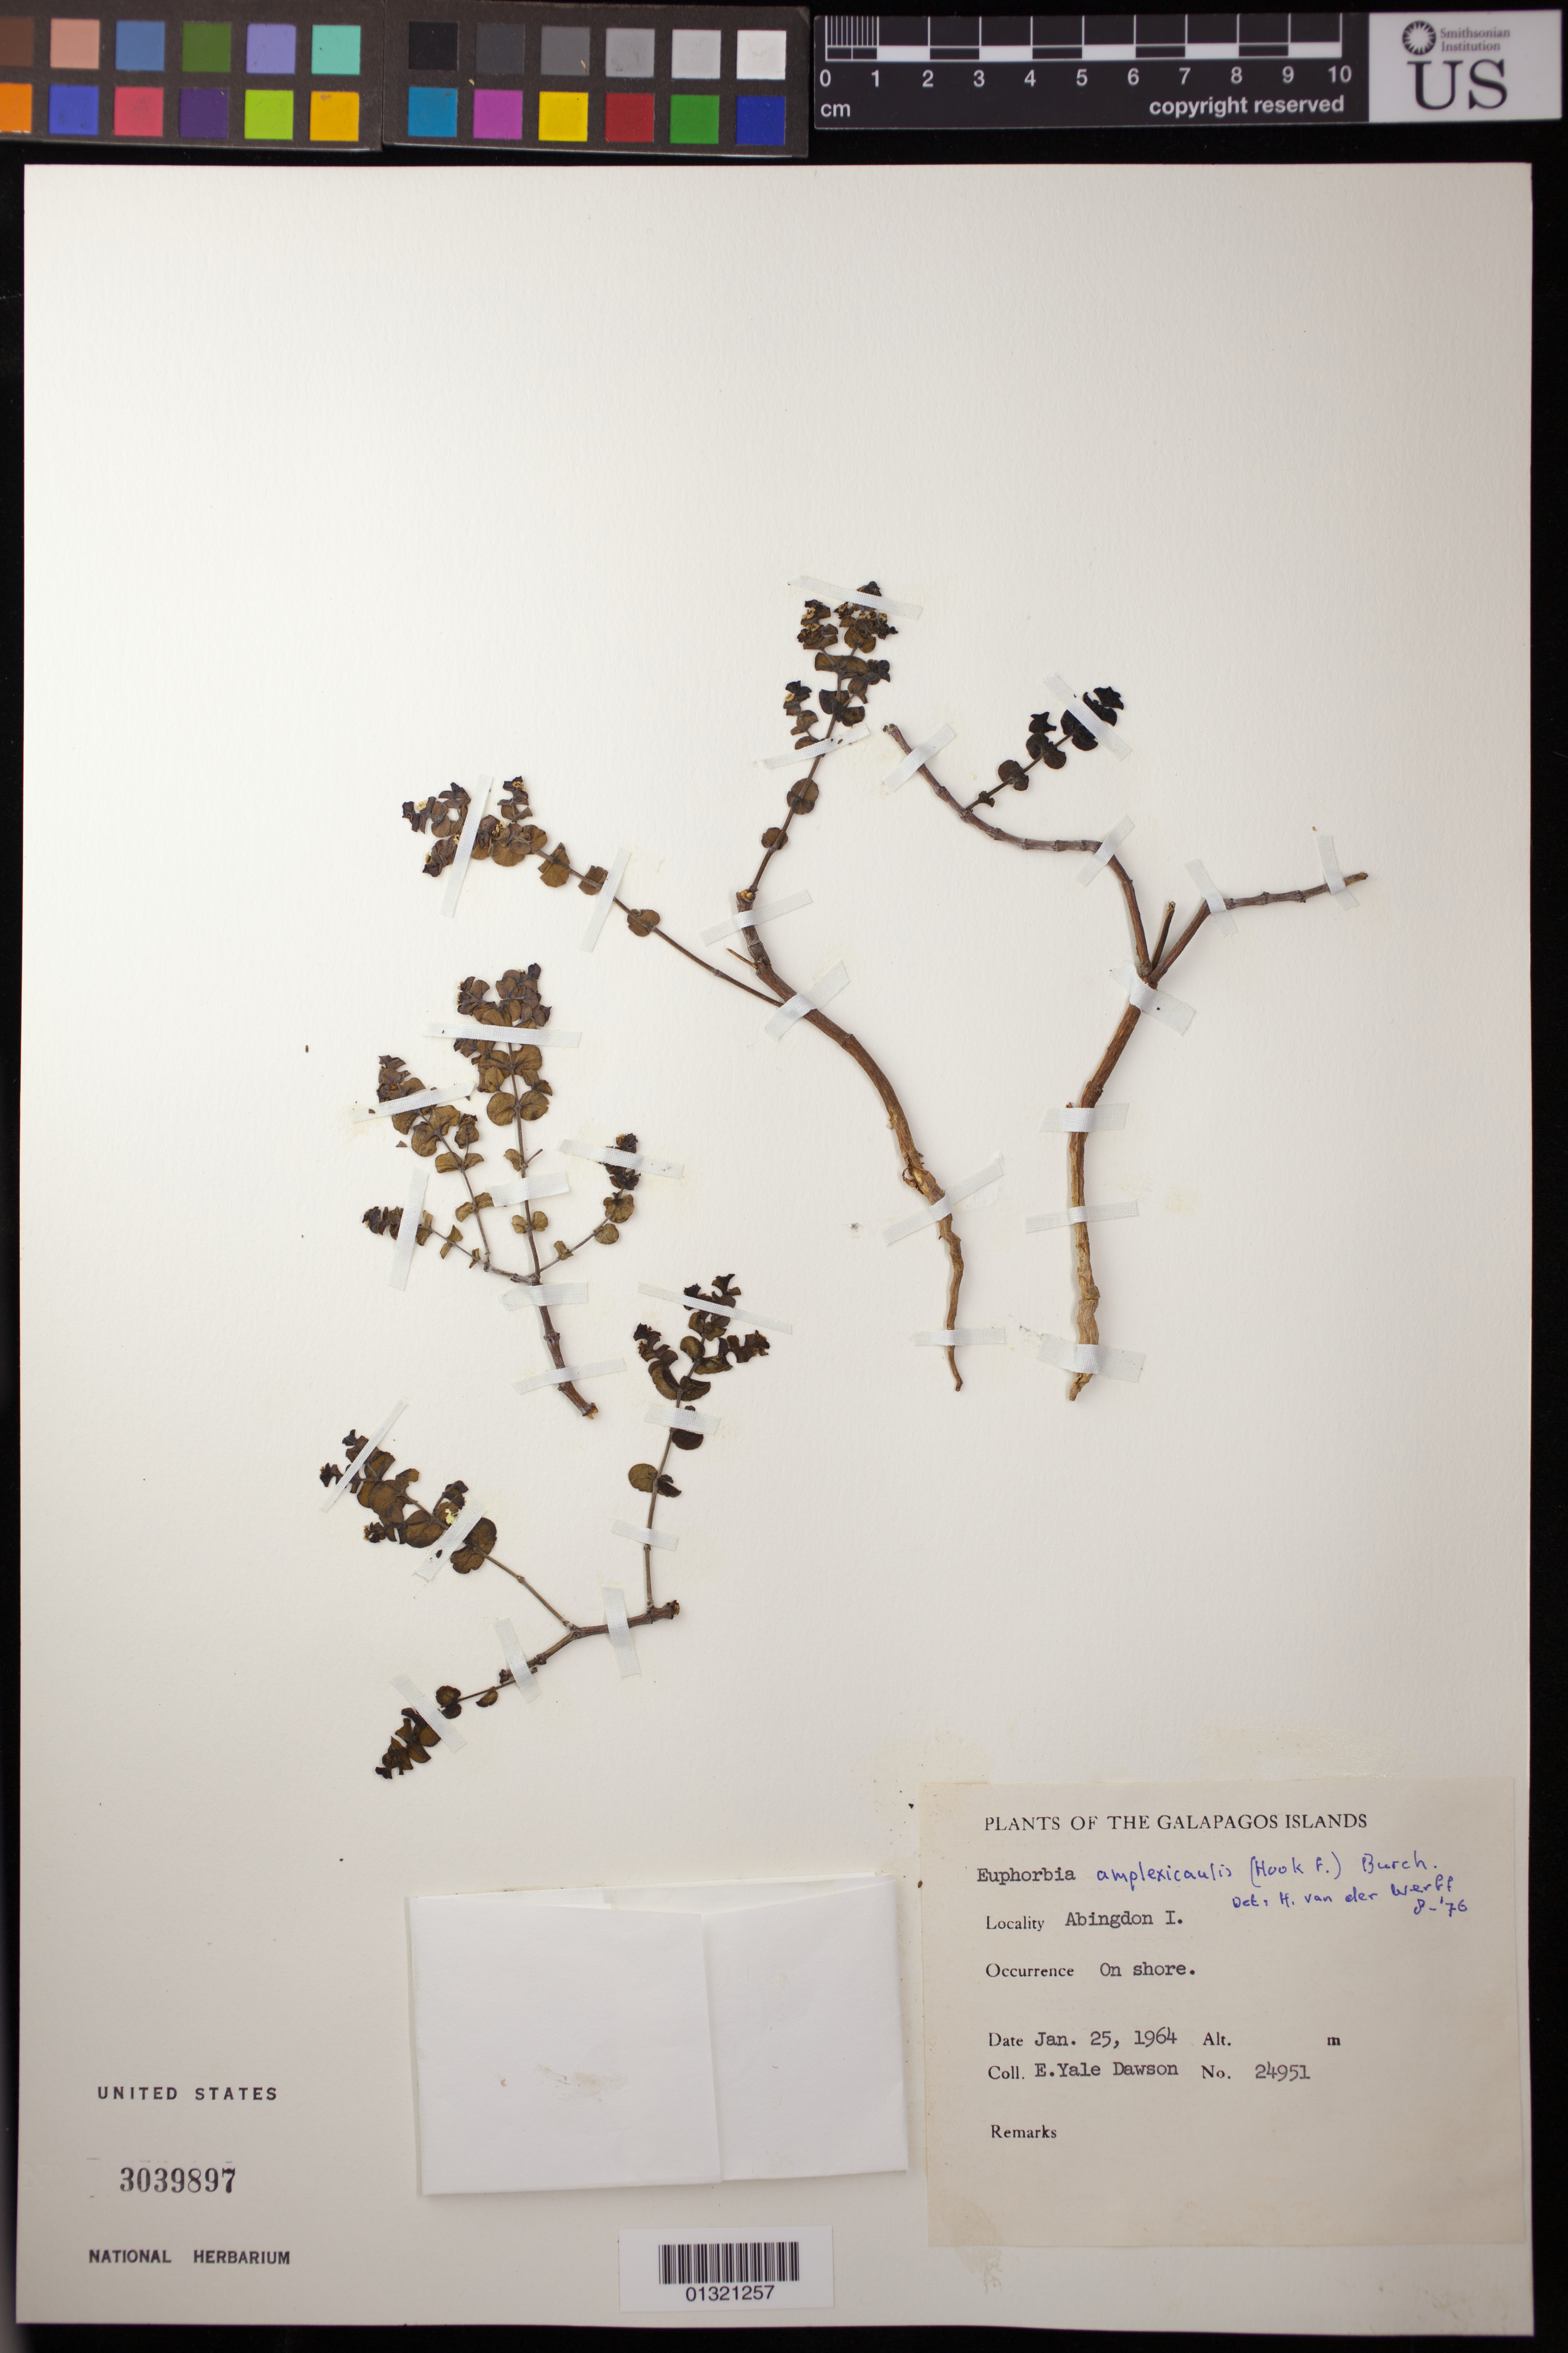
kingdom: Plantae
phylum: Tracheophyta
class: Magnoliopsida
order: Malpighiales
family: Euphorbiaceae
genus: Euphorbia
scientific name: Euphorbia amplexicaulis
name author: Hook. f.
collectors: E. Y. Dawson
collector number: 24951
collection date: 1964-01-25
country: Ecuador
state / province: Colón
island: Pinta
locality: Abingdon I.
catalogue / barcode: US 3039897